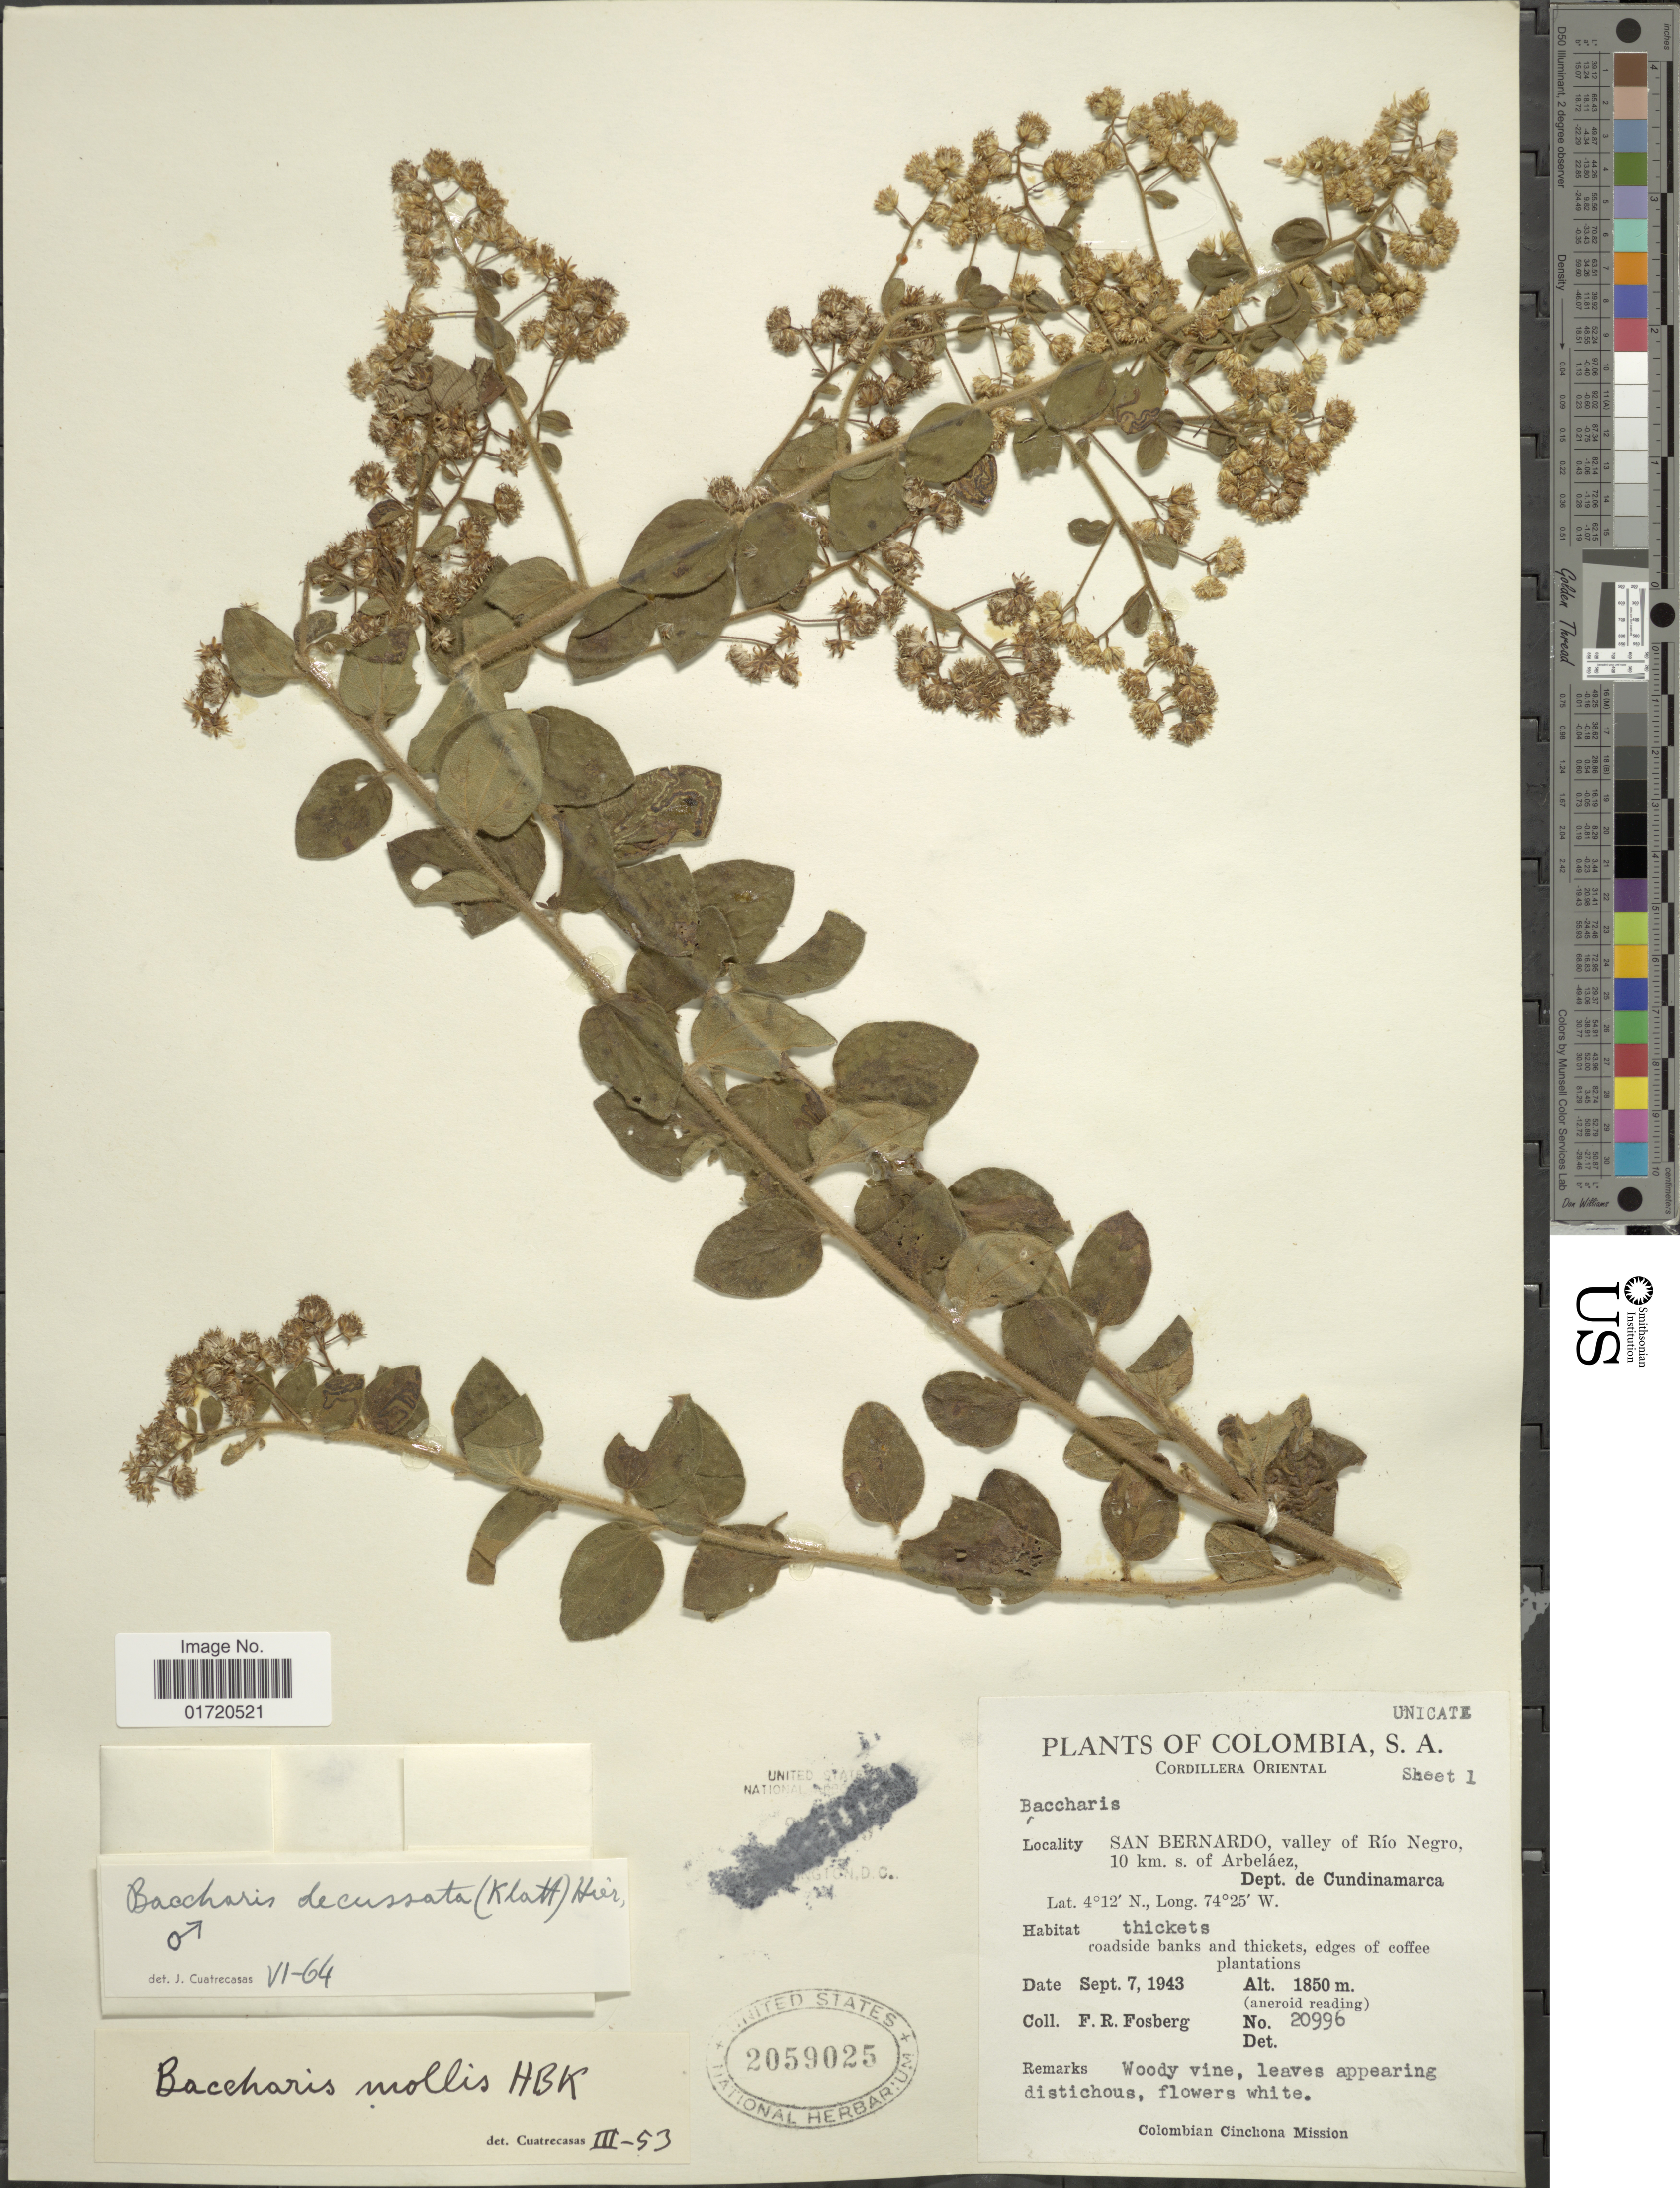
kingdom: Plantae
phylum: Tracheophyta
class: Magnoliopsida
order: Asterales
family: Asteraceae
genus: Baccharis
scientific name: Baccharis decussata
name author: (Klatt) Hieron.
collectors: F. R. Fosberg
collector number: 20996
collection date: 1943-09-07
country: Colombia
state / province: Cundinamarca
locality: Cordillera Oriental. San Bernardo, valley of Rio Negro, 10 km. s, of Arbelaez.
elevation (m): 1850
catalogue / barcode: US 2059025